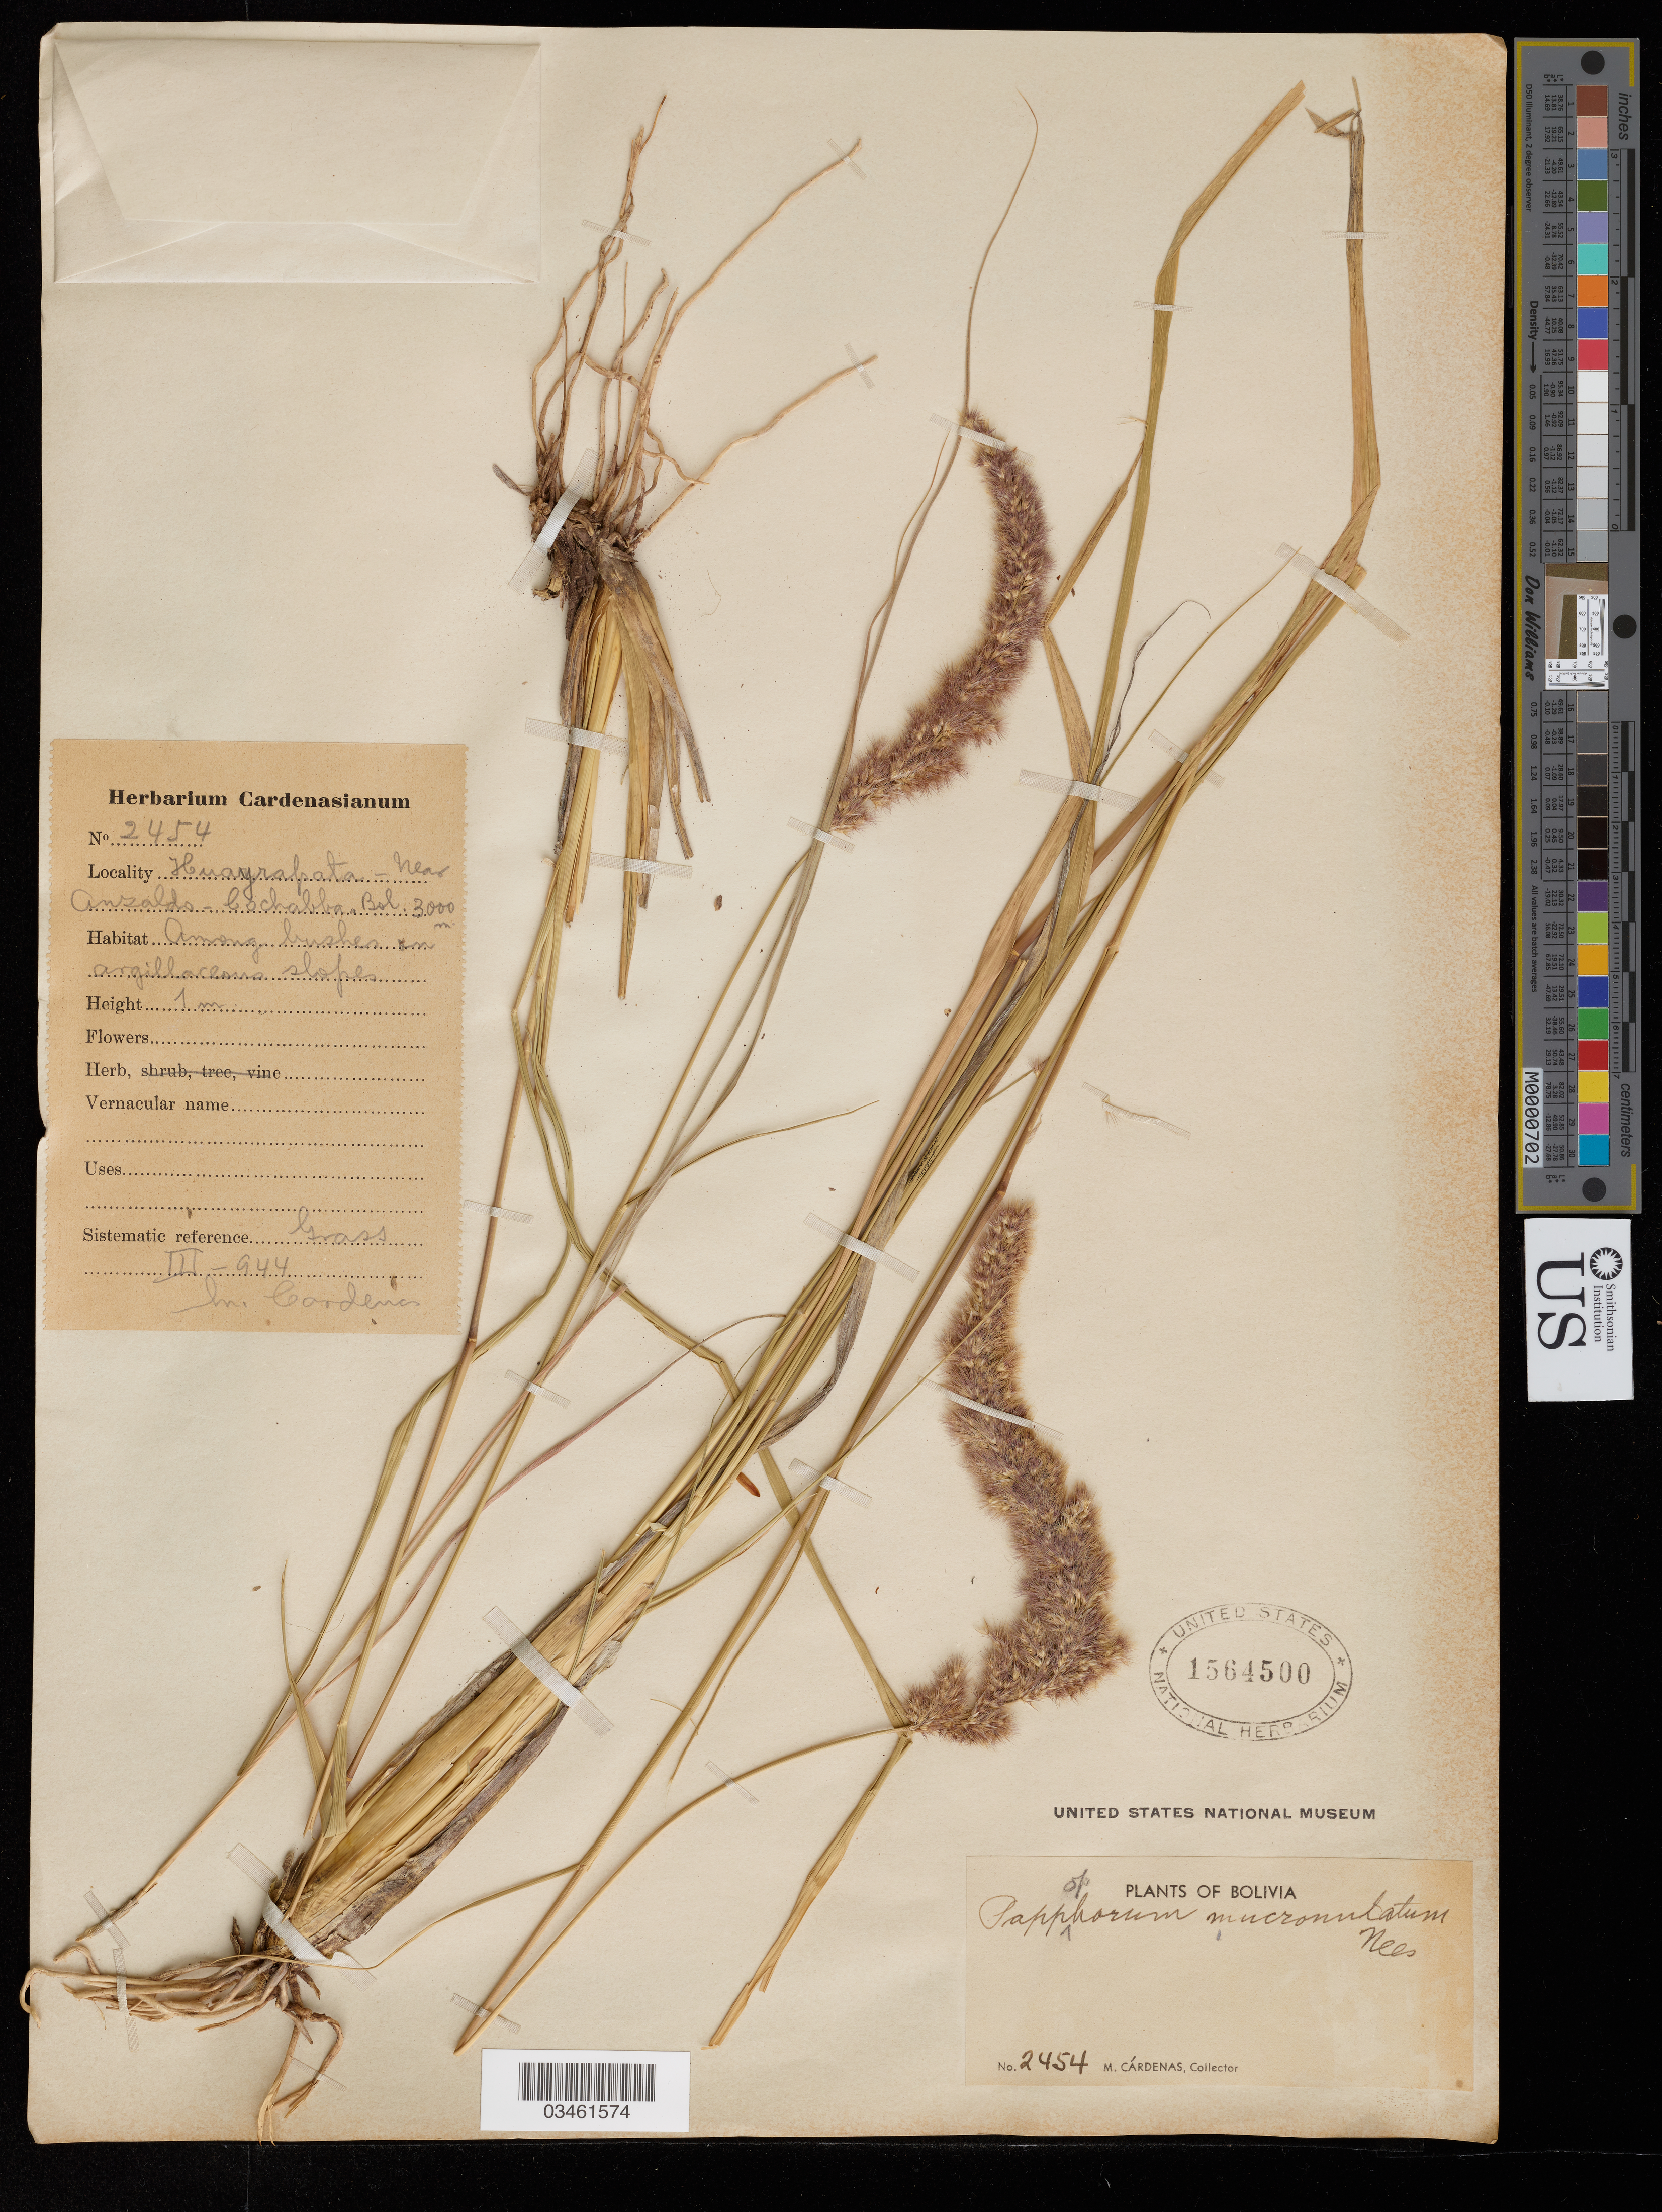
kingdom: Plantae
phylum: Tracheophyta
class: Liliopsida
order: Poales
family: Poaceae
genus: Pappophorum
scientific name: Pappophorum mucronulatum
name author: Nees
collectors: M. Cárdenas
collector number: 2454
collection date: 1944-03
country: Bolivia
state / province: Cochabamba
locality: Huayrapata - Near Anzaldo.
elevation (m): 3000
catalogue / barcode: US 1564500